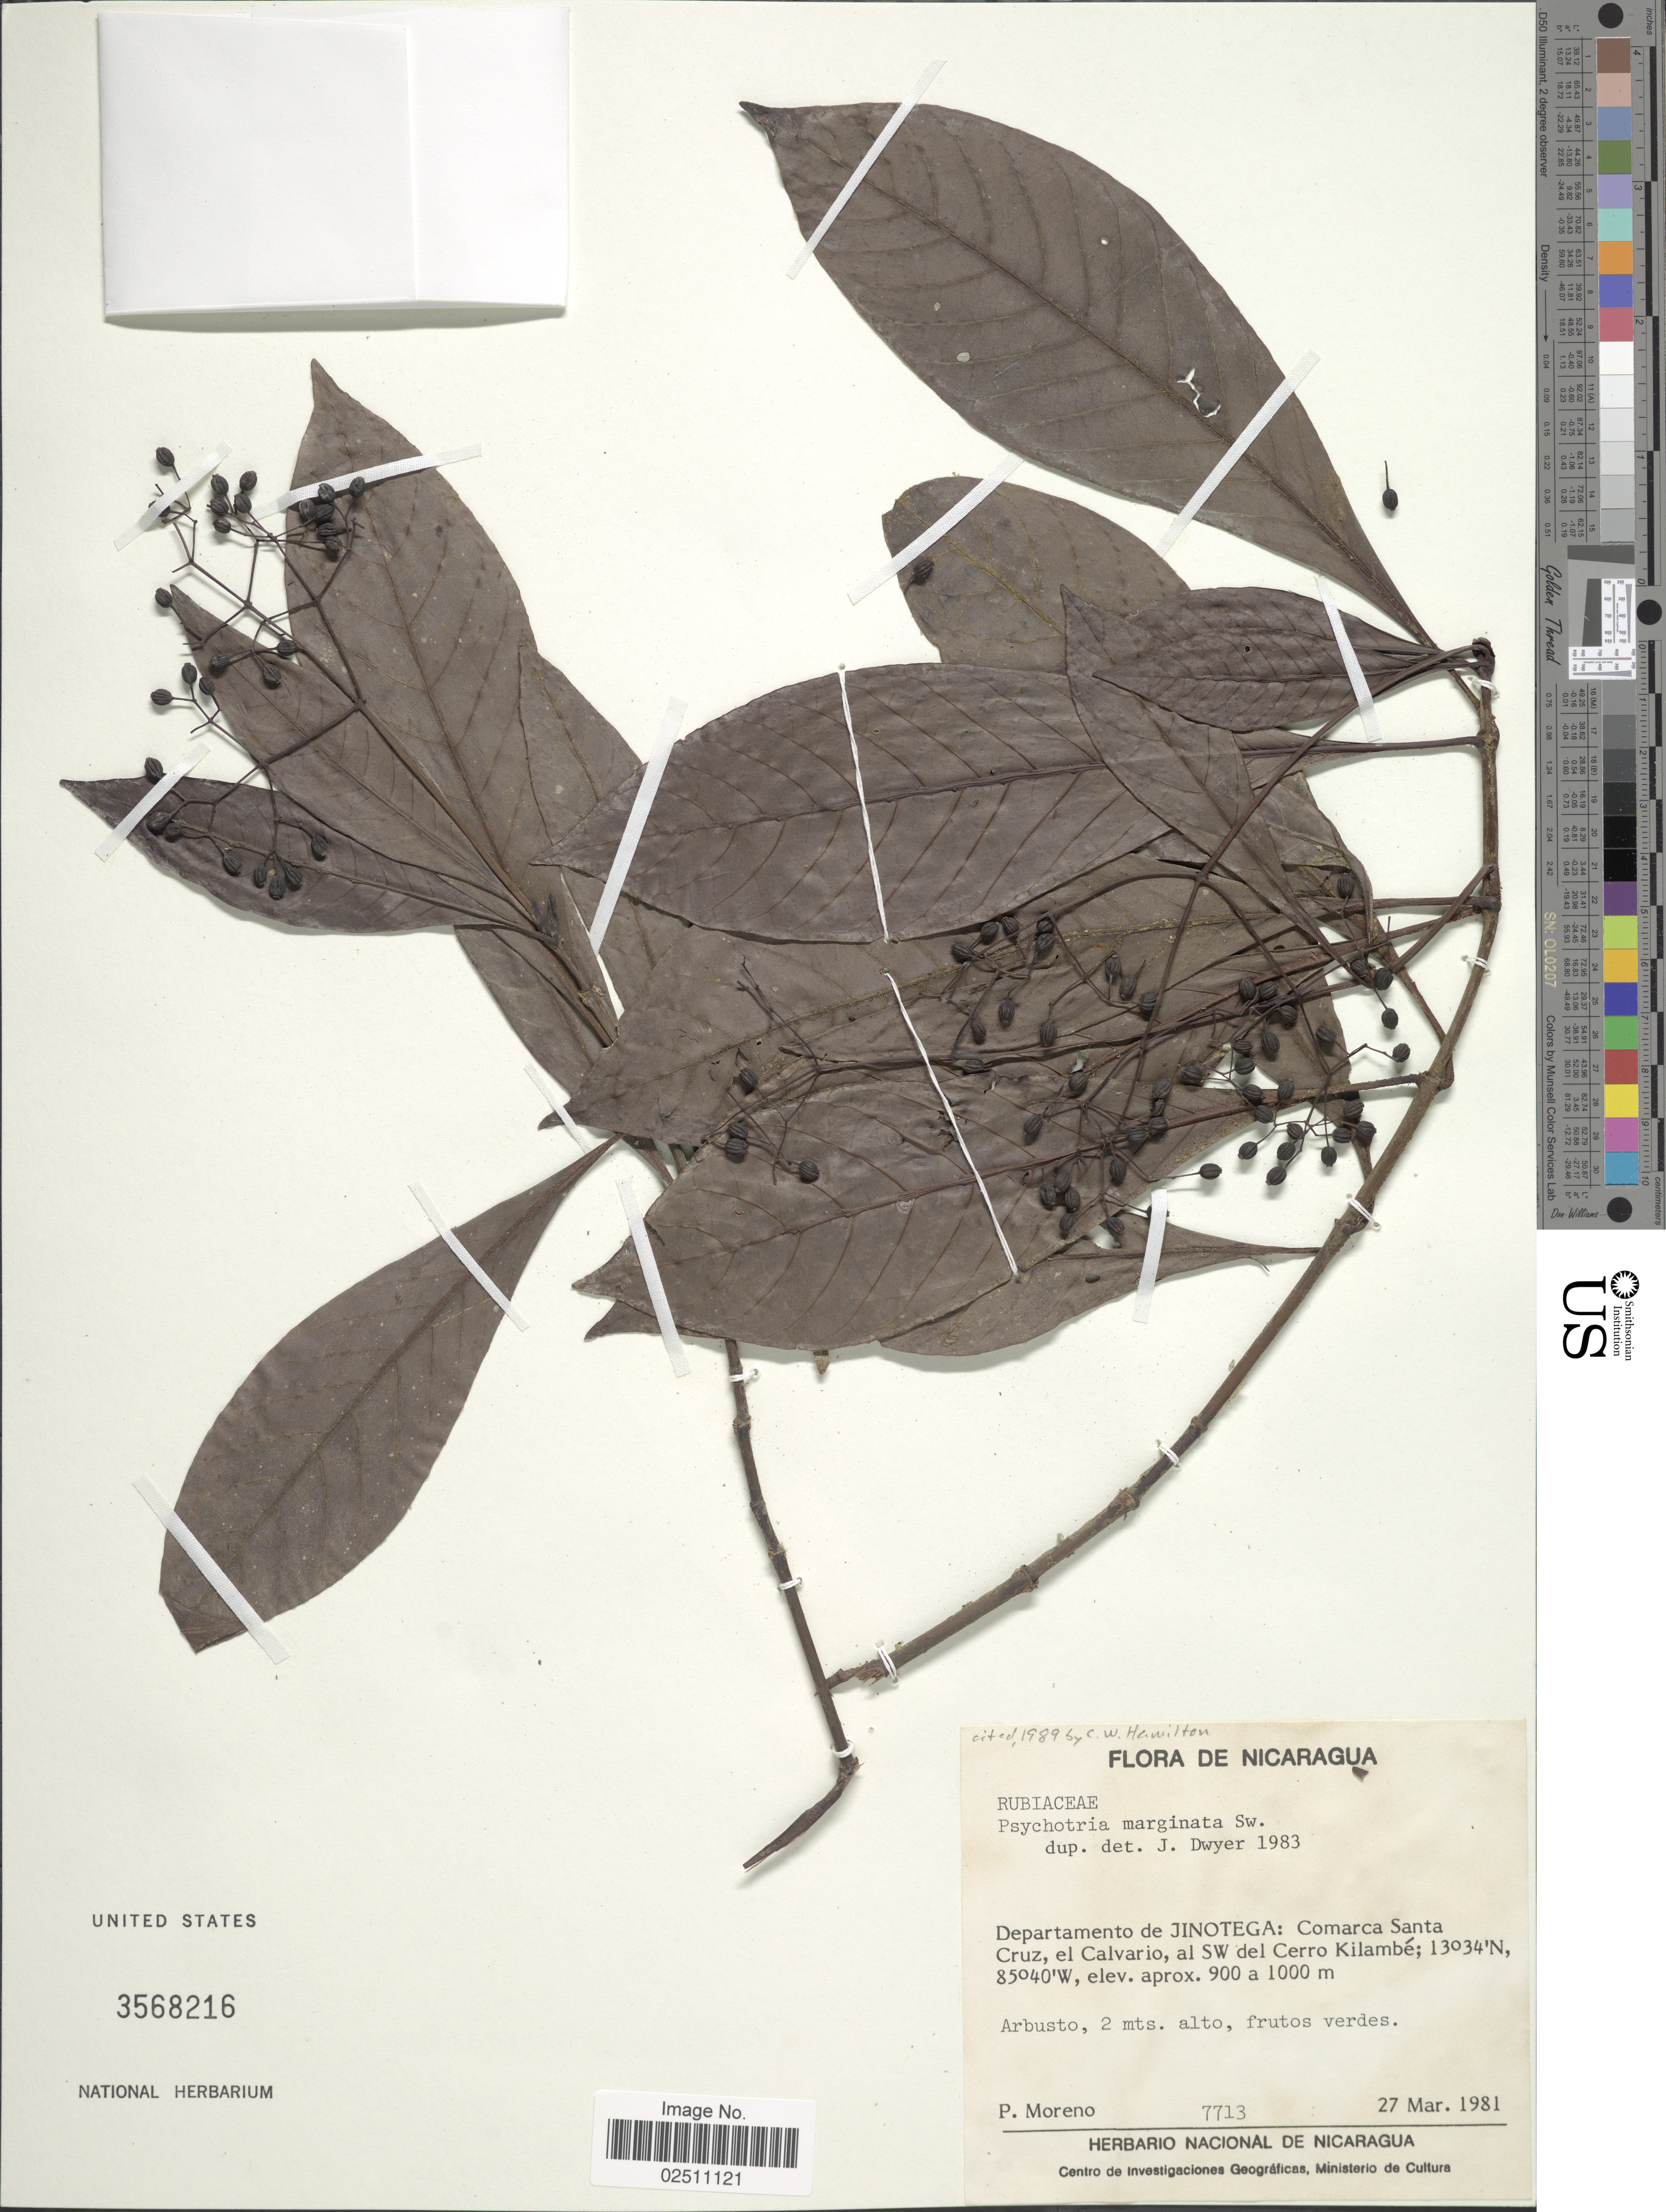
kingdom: Plantae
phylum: Tracheophyta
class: Magnoliopsida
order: Gentianales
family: Rubiaceae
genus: Psychotria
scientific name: Psychotria marginata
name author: Sw.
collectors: P. Moreno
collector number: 7713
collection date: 1981-03-27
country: Nicaragua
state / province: Jinotega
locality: Comarca Santa Cruz, el Calvario, al SW del Cierro Kilambe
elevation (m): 900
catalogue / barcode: US 3568216